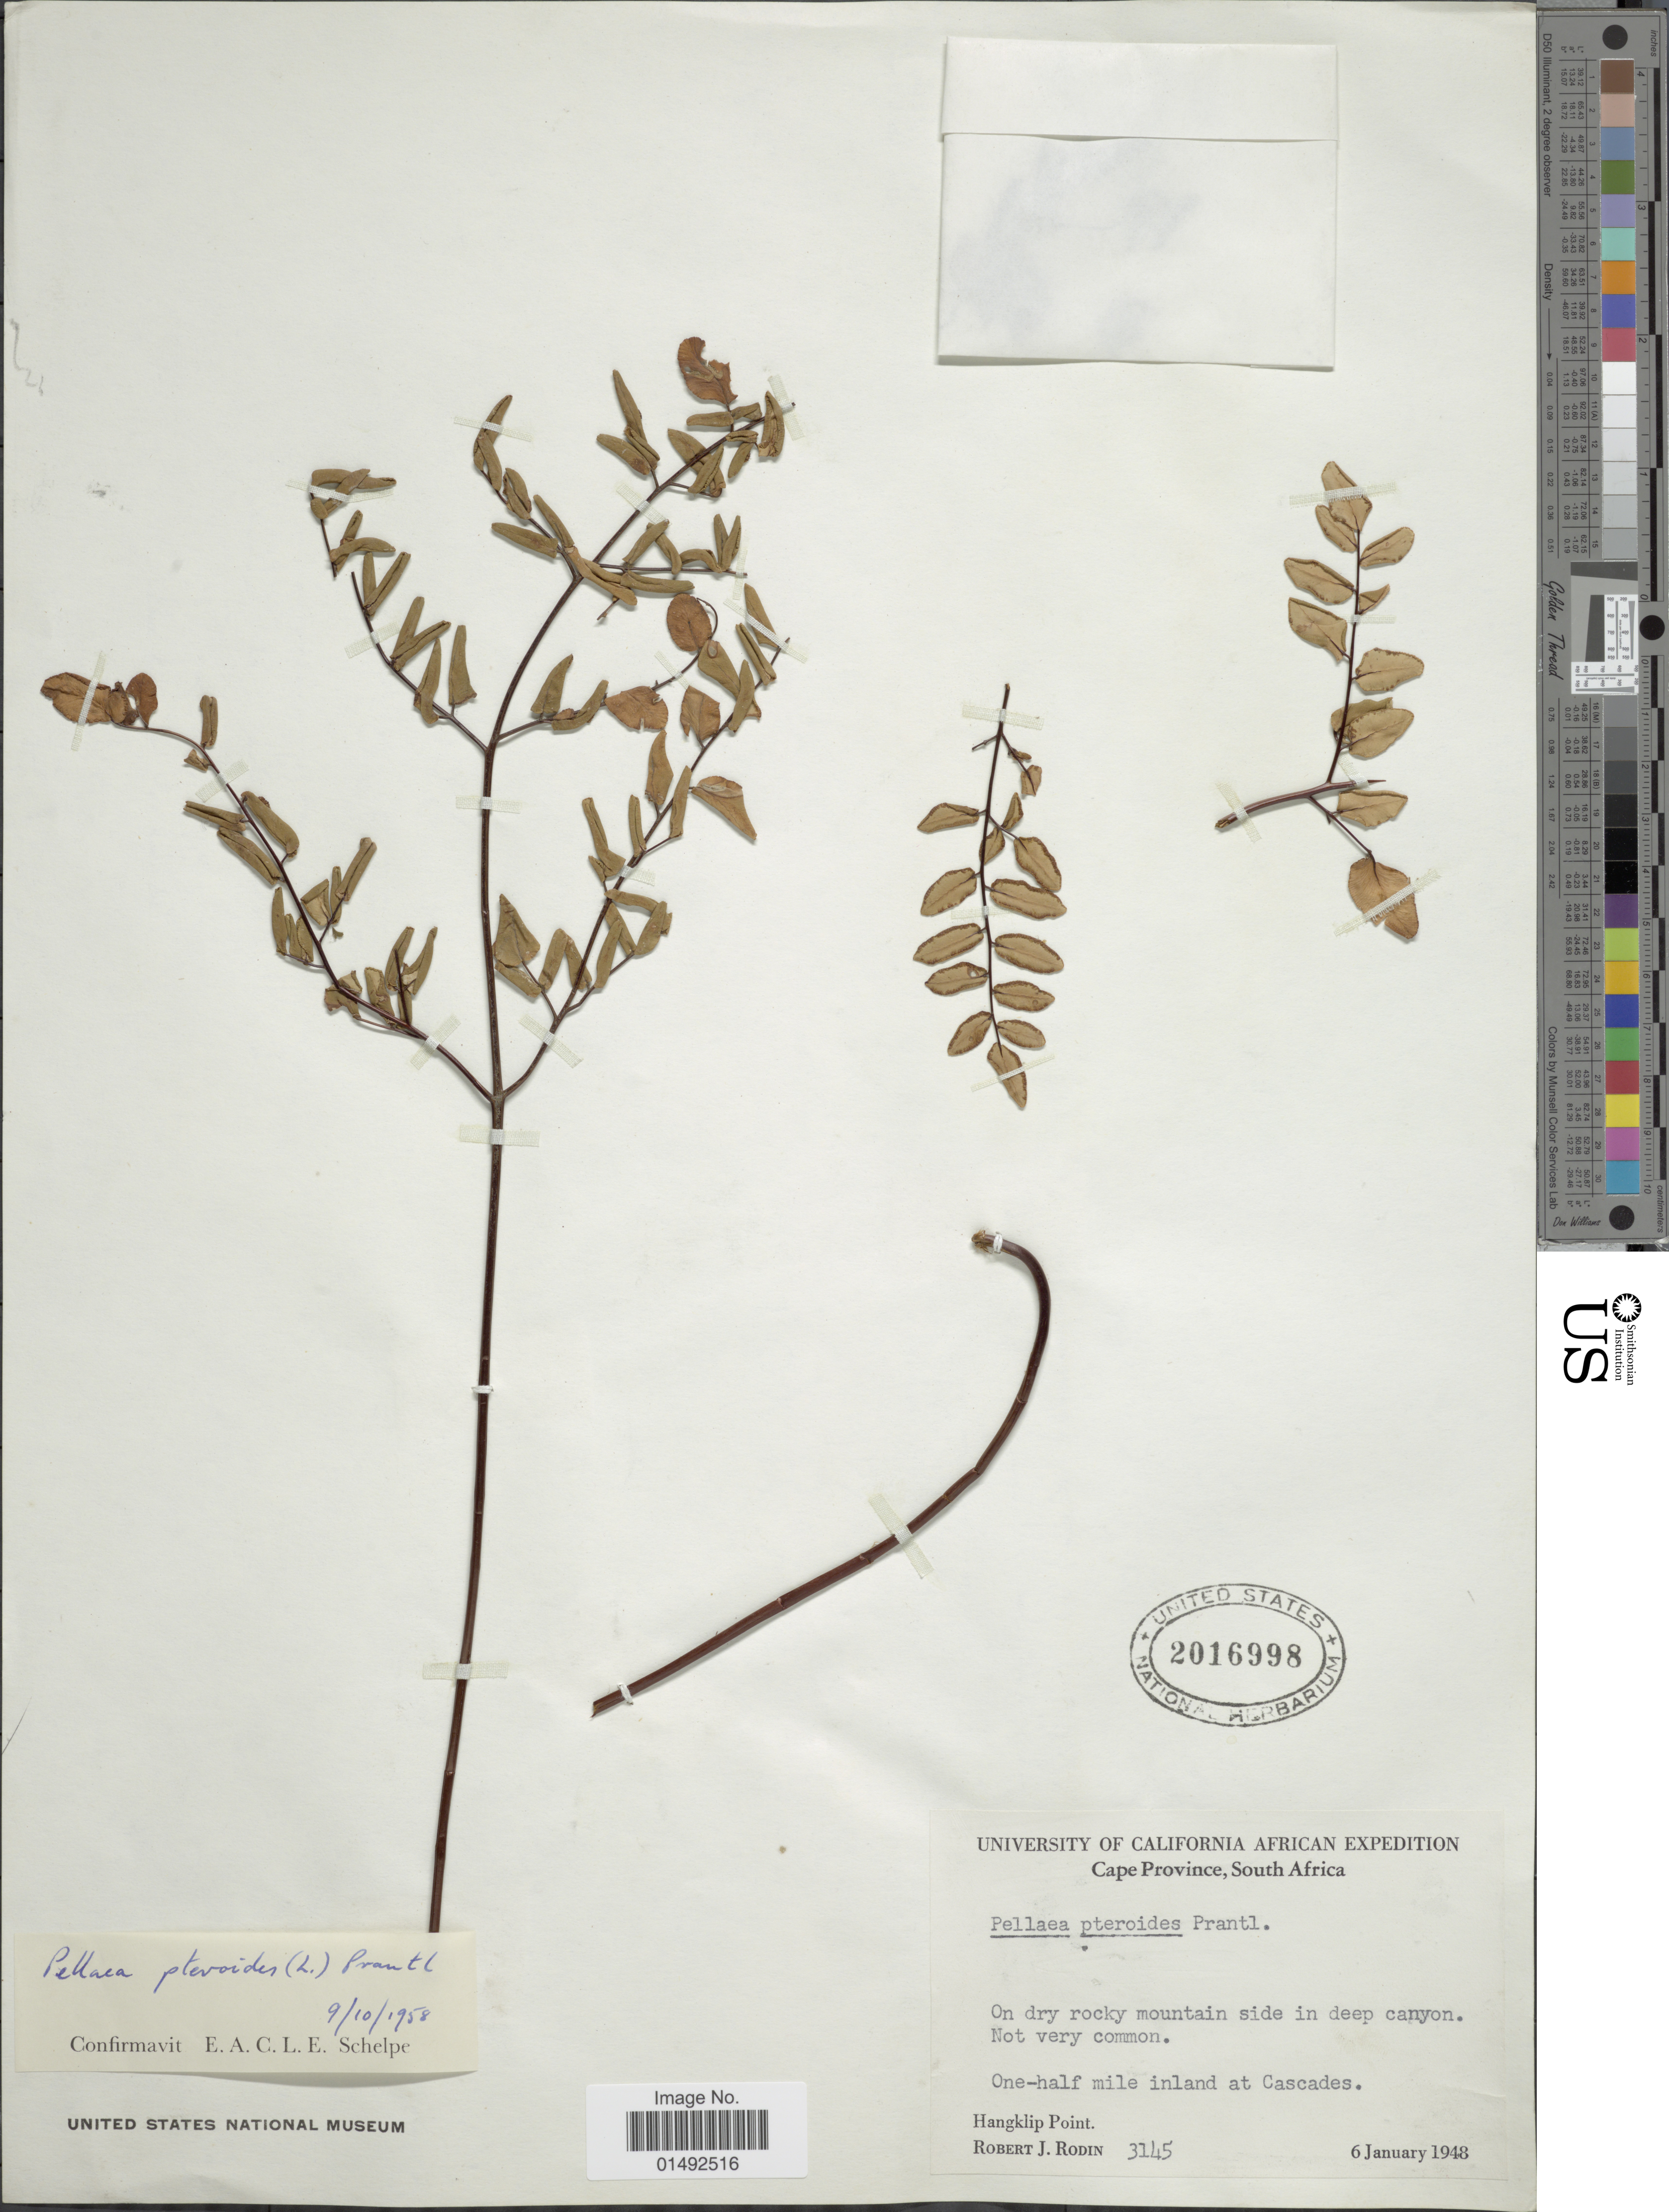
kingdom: Plantae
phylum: Tracheophyta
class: Polypodiopsida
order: Polypodiales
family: Pteridaceae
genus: Pellaea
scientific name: Pellaea pteroides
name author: (L.) Prantl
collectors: R. J. Rodin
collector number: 3145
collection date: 1948-01-06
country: South Africa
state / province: Western Cape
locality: On-half mile inland at Cascades, Hangklip Point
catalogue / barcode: US 2016998